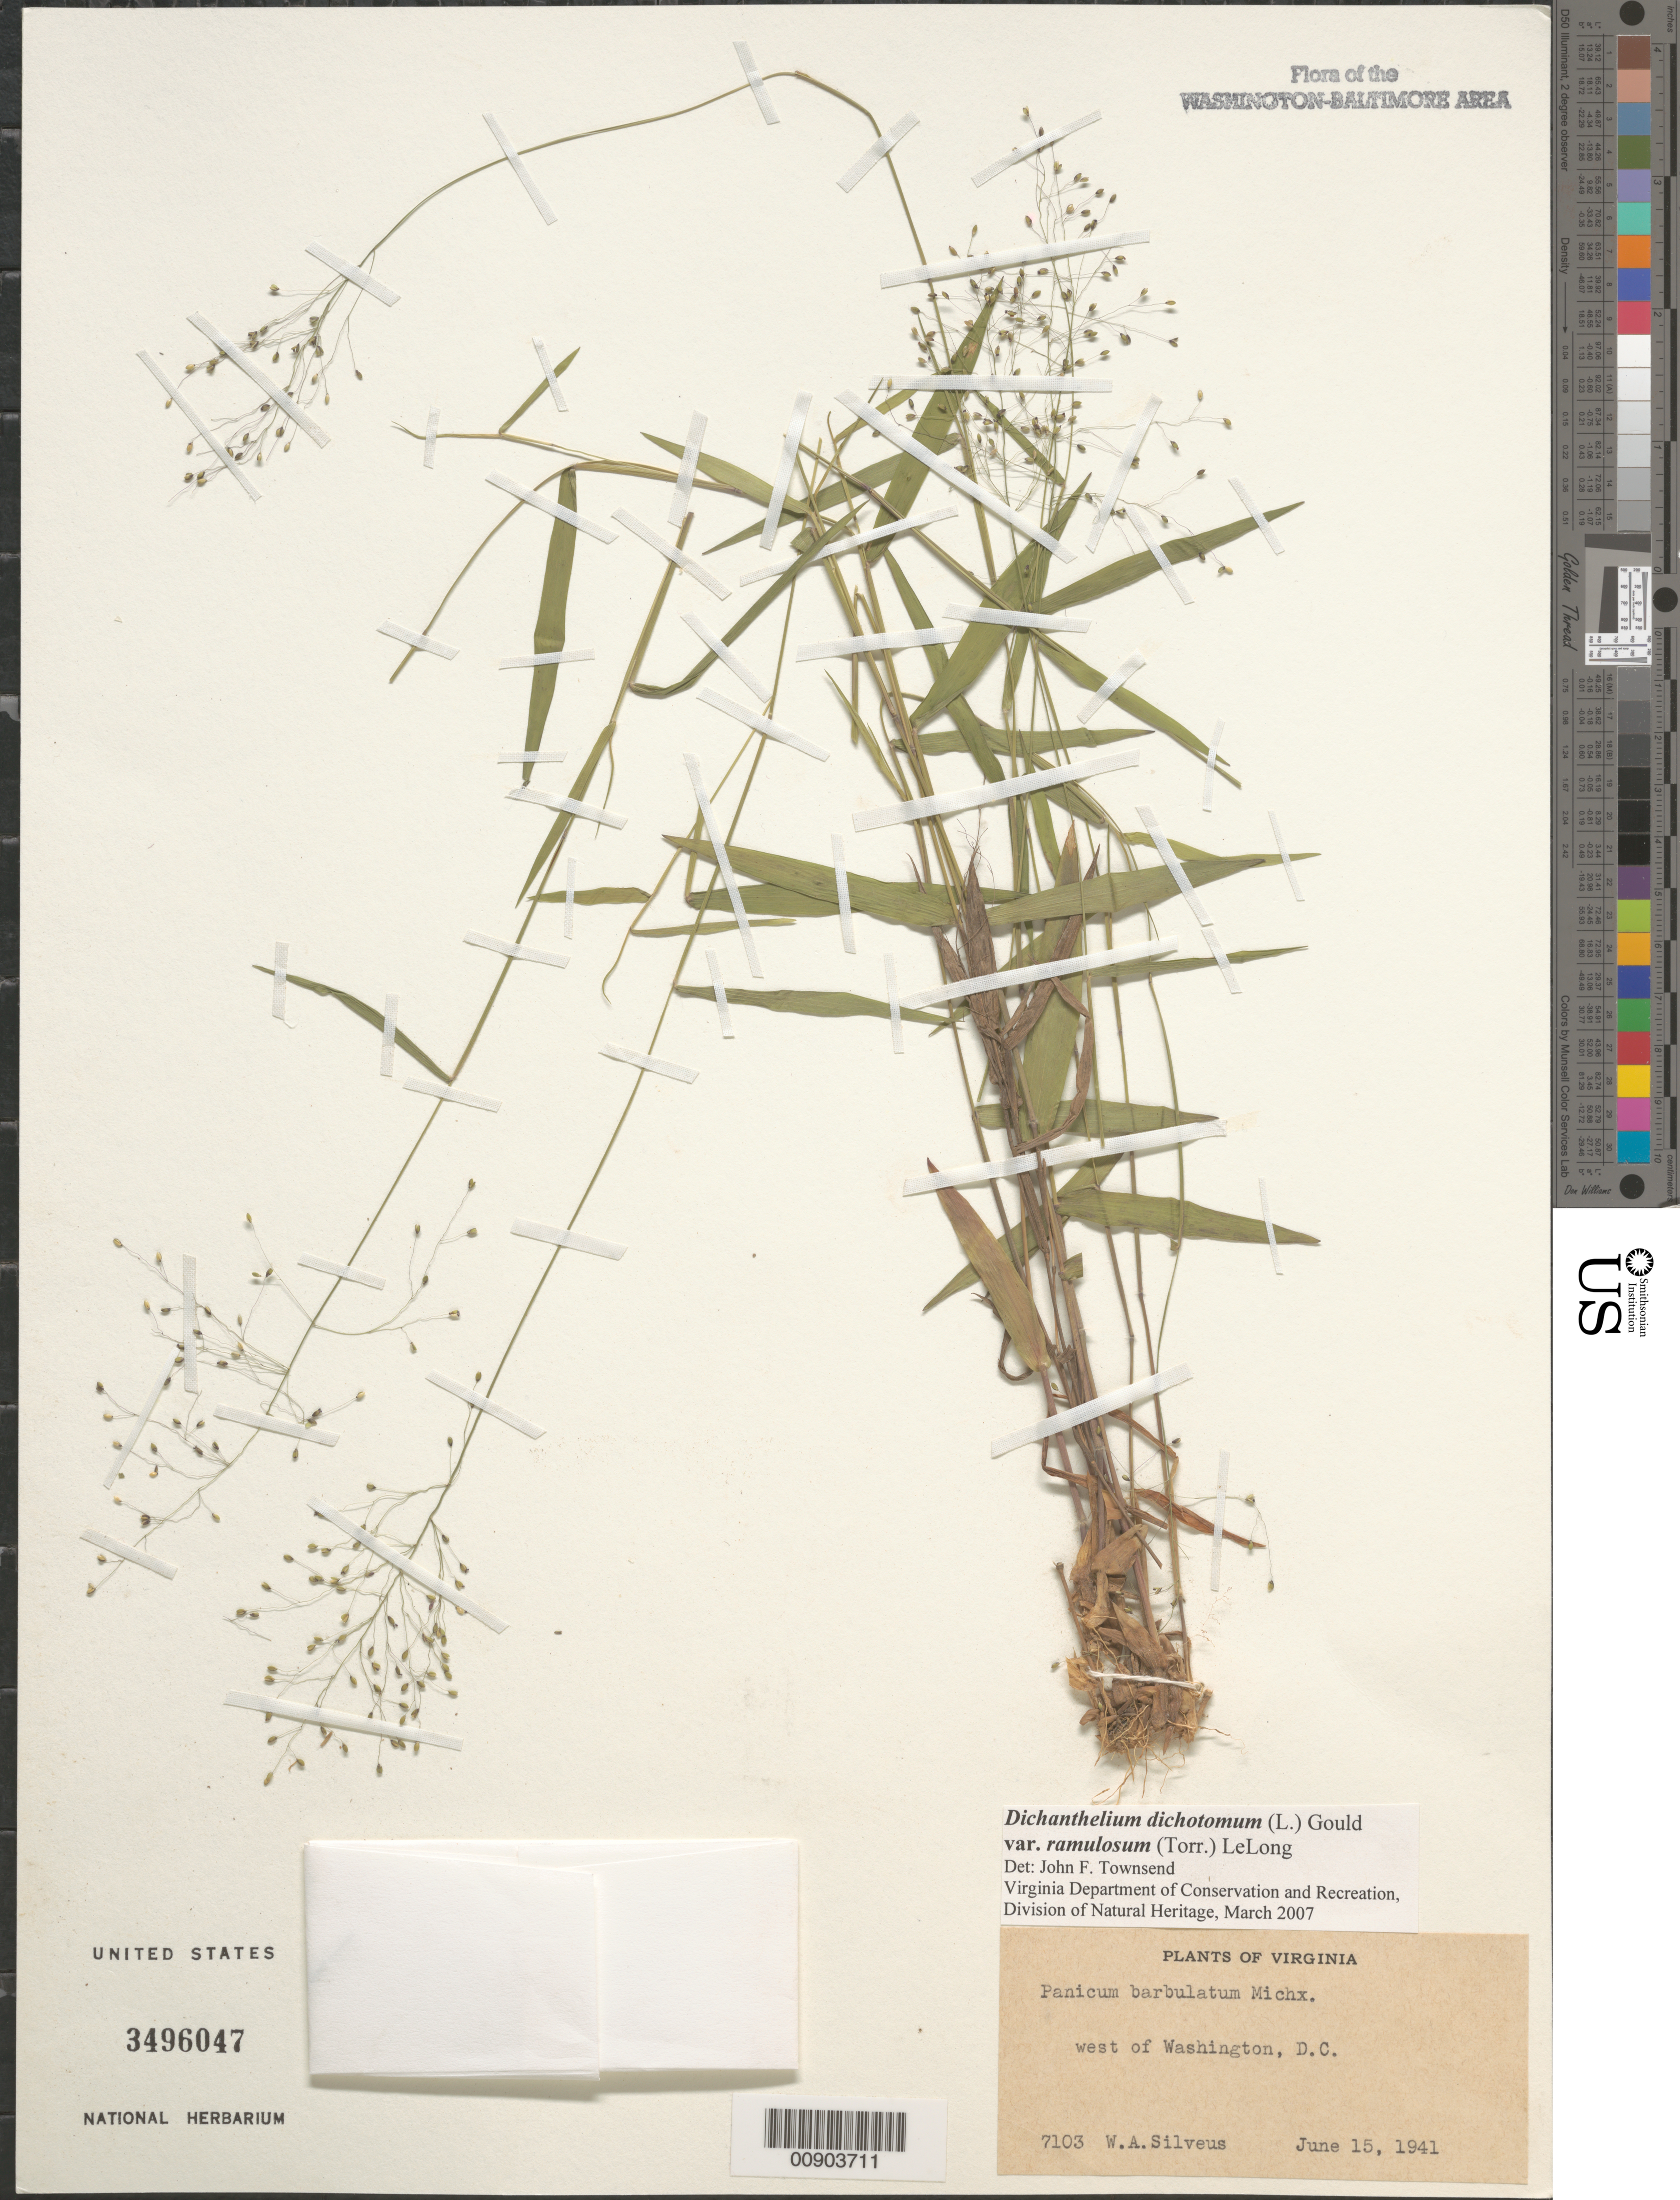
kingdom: Plantae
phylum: Tracheophyta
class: Liliopsida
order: Poales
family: Poaceae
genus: Dichanthelium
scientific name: Dichanthelium dichotomum var. ramulosum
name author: (Torr.) Lelong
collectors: W. Silveus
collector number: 7103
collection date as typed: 15 Jun 1941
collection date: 1941-06-15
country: United States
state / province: Virginia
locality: West of Washington, DC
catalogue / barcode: US 3496047